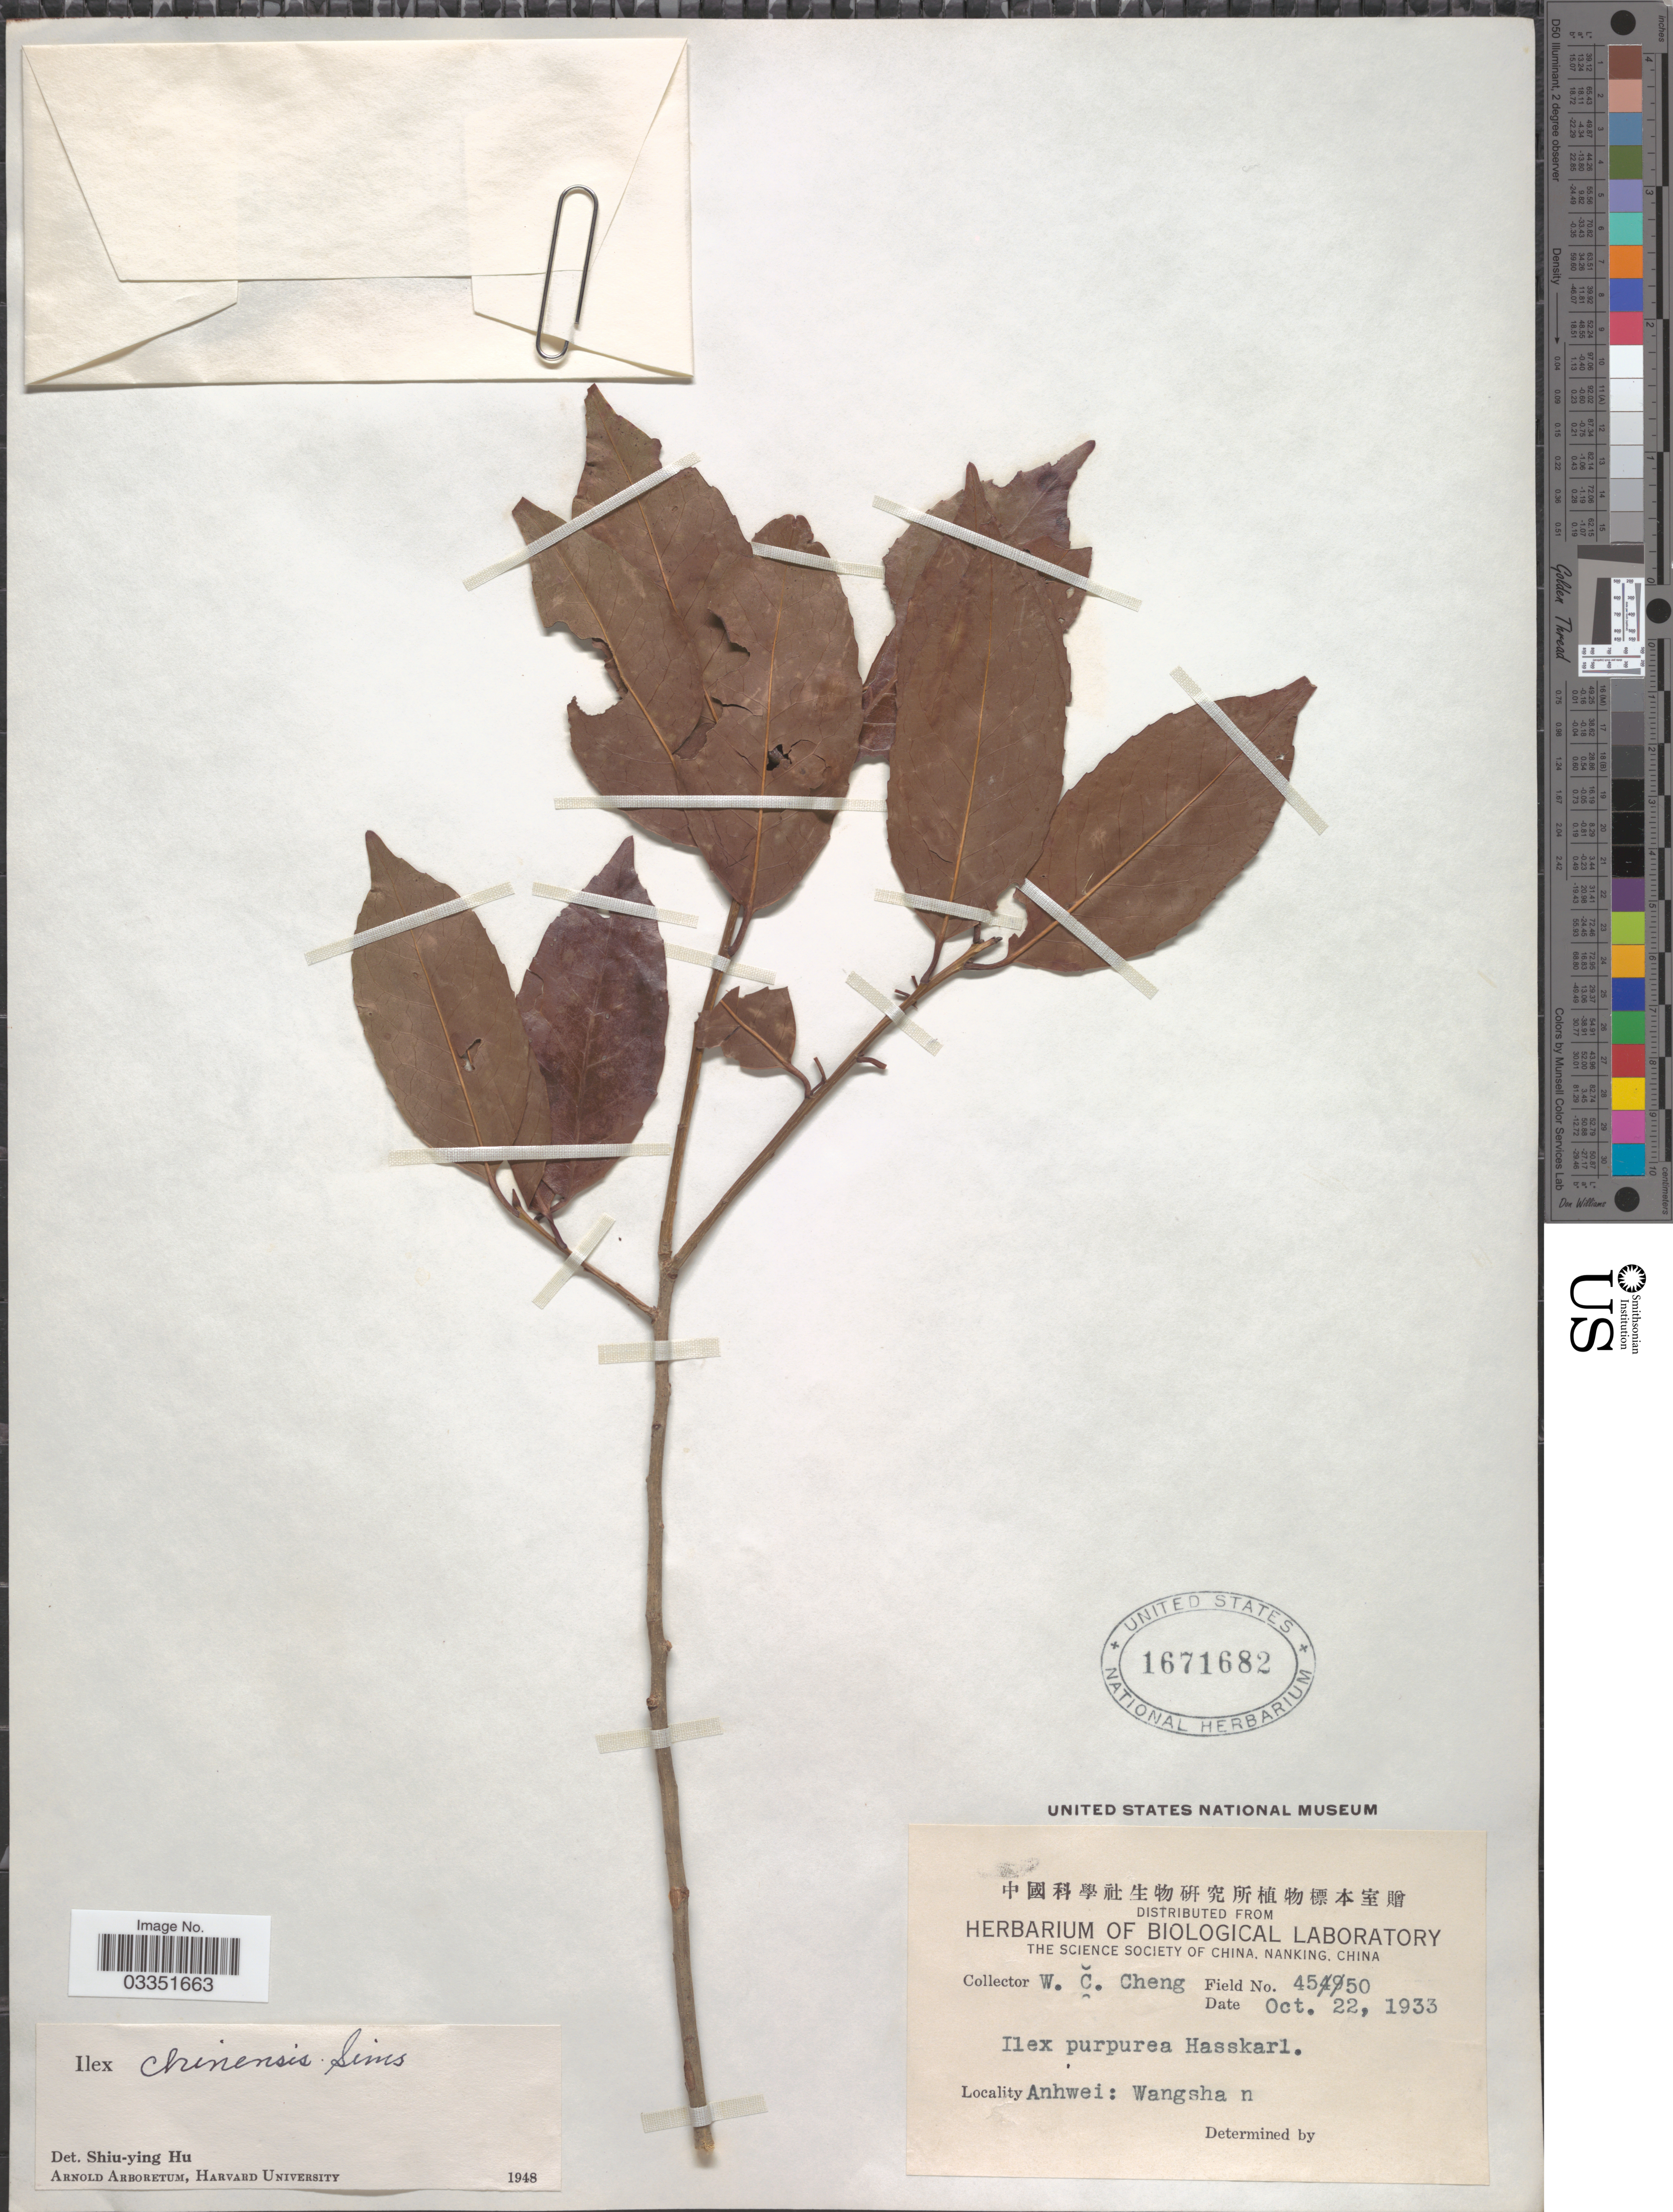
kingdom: Plantae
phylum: Tracheophyta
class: Magnoliopsida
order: Aquifoliales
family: Aquifoliaceae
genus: Ilex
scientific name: Ilex chinensis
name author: Sims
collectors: W. C. Cheng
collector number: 4550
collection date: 1933-10-22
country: China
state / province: Anhui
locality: Anhwei: Wangshan.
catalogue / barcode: US 1671682